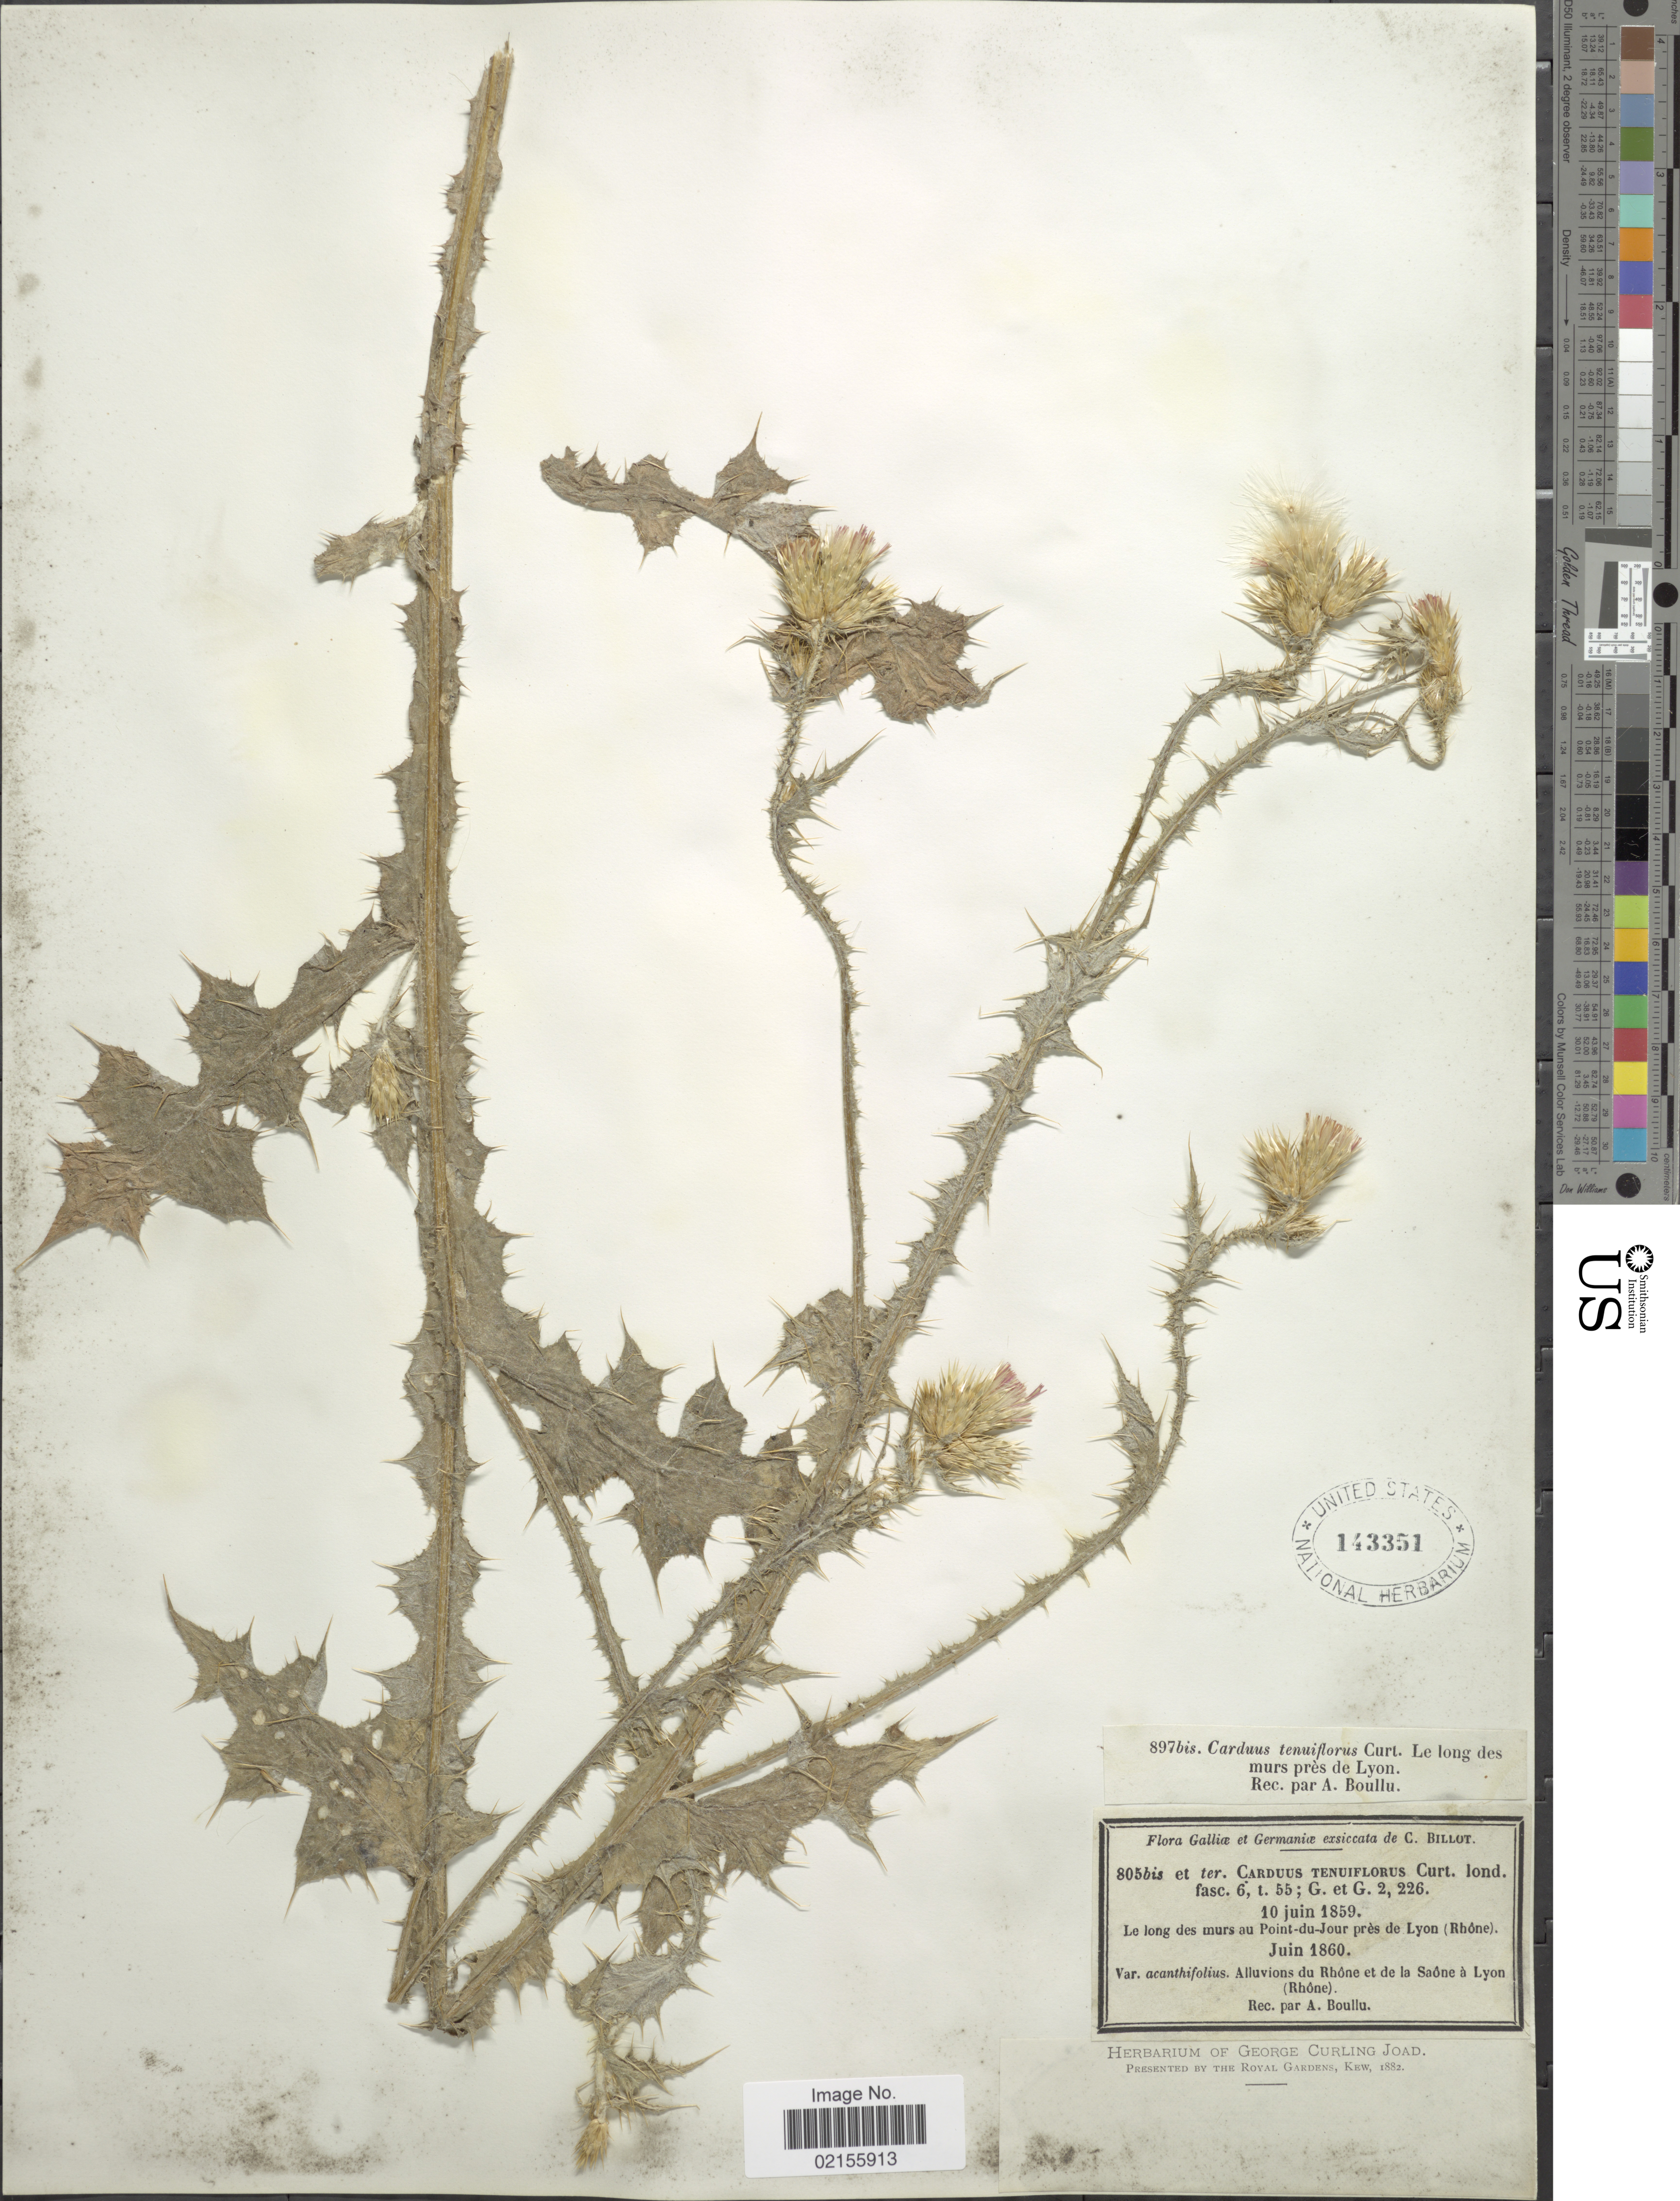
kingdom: Plantae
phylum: Tracheophyta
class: Magnoliopsida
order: Asterales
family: Asteraceae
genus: Carduus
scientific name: Carduus tenuiflorus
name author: Curtis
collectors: P.C. Billot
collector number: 805bis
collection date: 1859-06-10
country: France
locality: Galliæ et Germaniæ, Le long des murs au Point-du-jour prés de Lyon (Rhône)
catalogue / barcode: US 143351